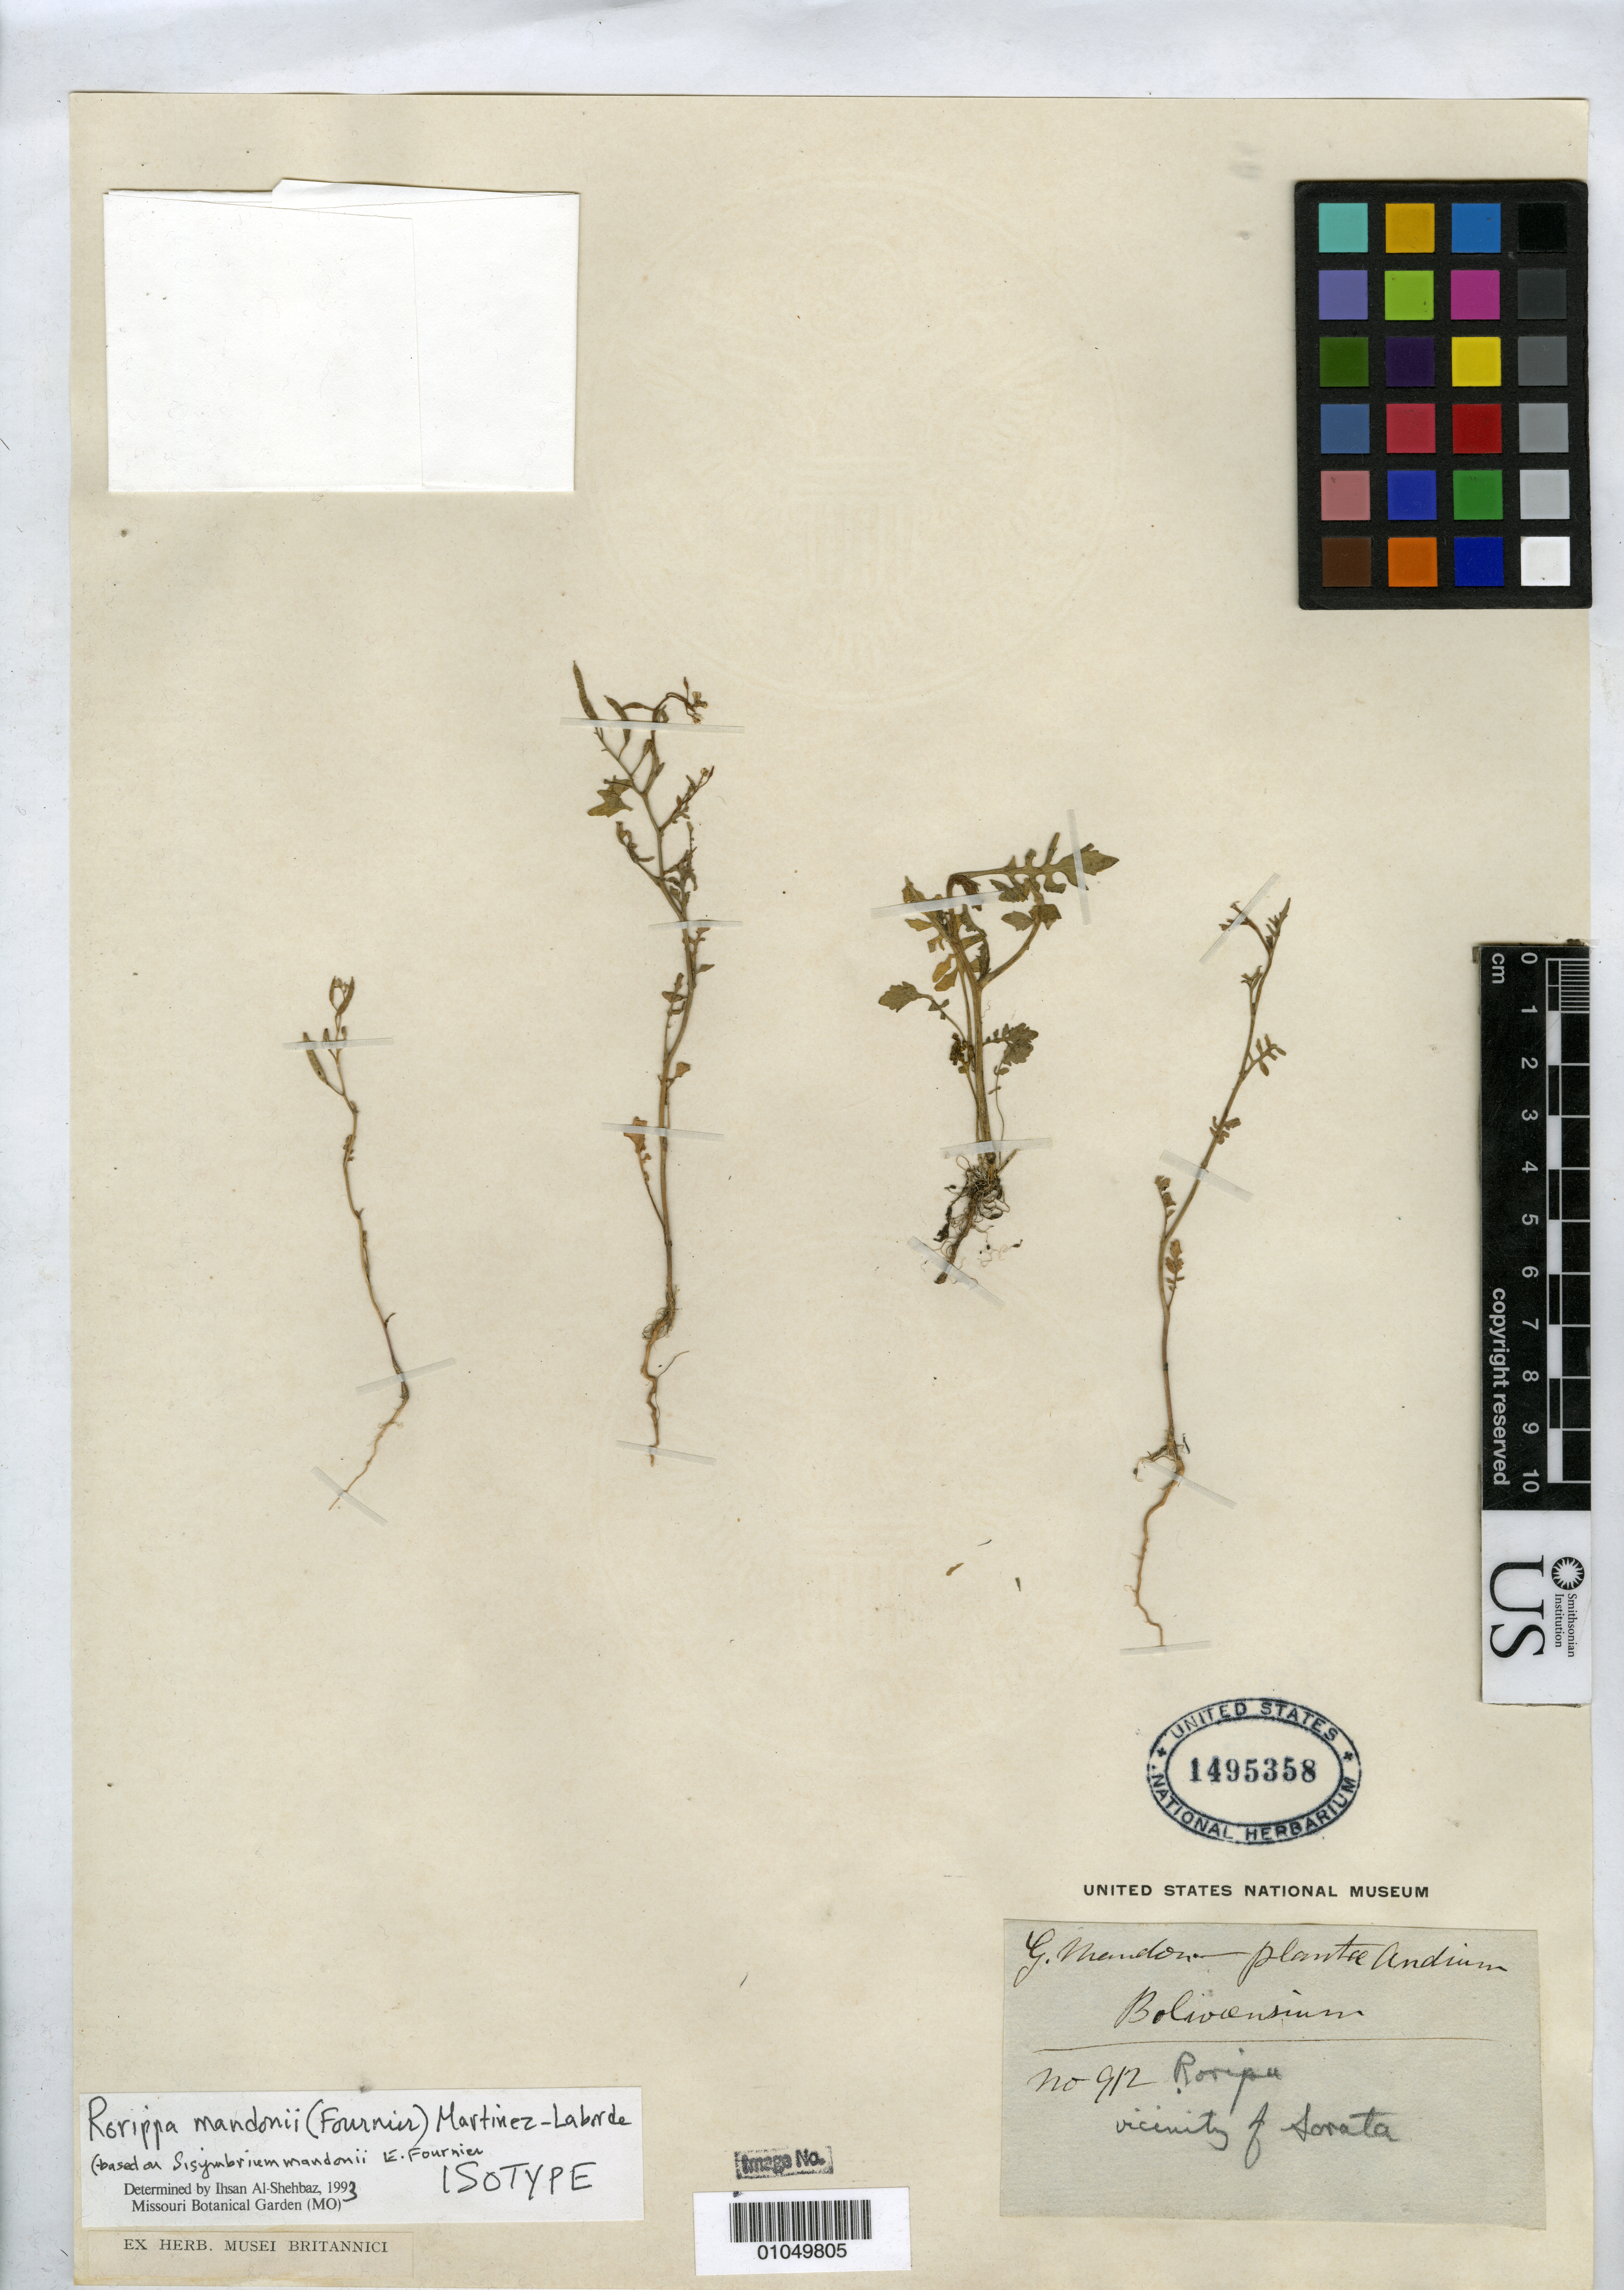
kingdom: Plantae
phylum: Tracheophyta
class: Magnoliopsida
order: Brassicales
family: Brassicaceae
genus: Sisymbrium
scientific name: Sisymbrium mandonii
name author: E. Fourn.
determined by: Al-Shehbaz, I. A., (MO), Missouri Botanical Garden (UNITED STATES)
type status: Isotype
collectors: G. Mandon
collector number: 912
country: Bolivia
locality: Vicinity of Sorata.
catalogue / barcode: US 1495358